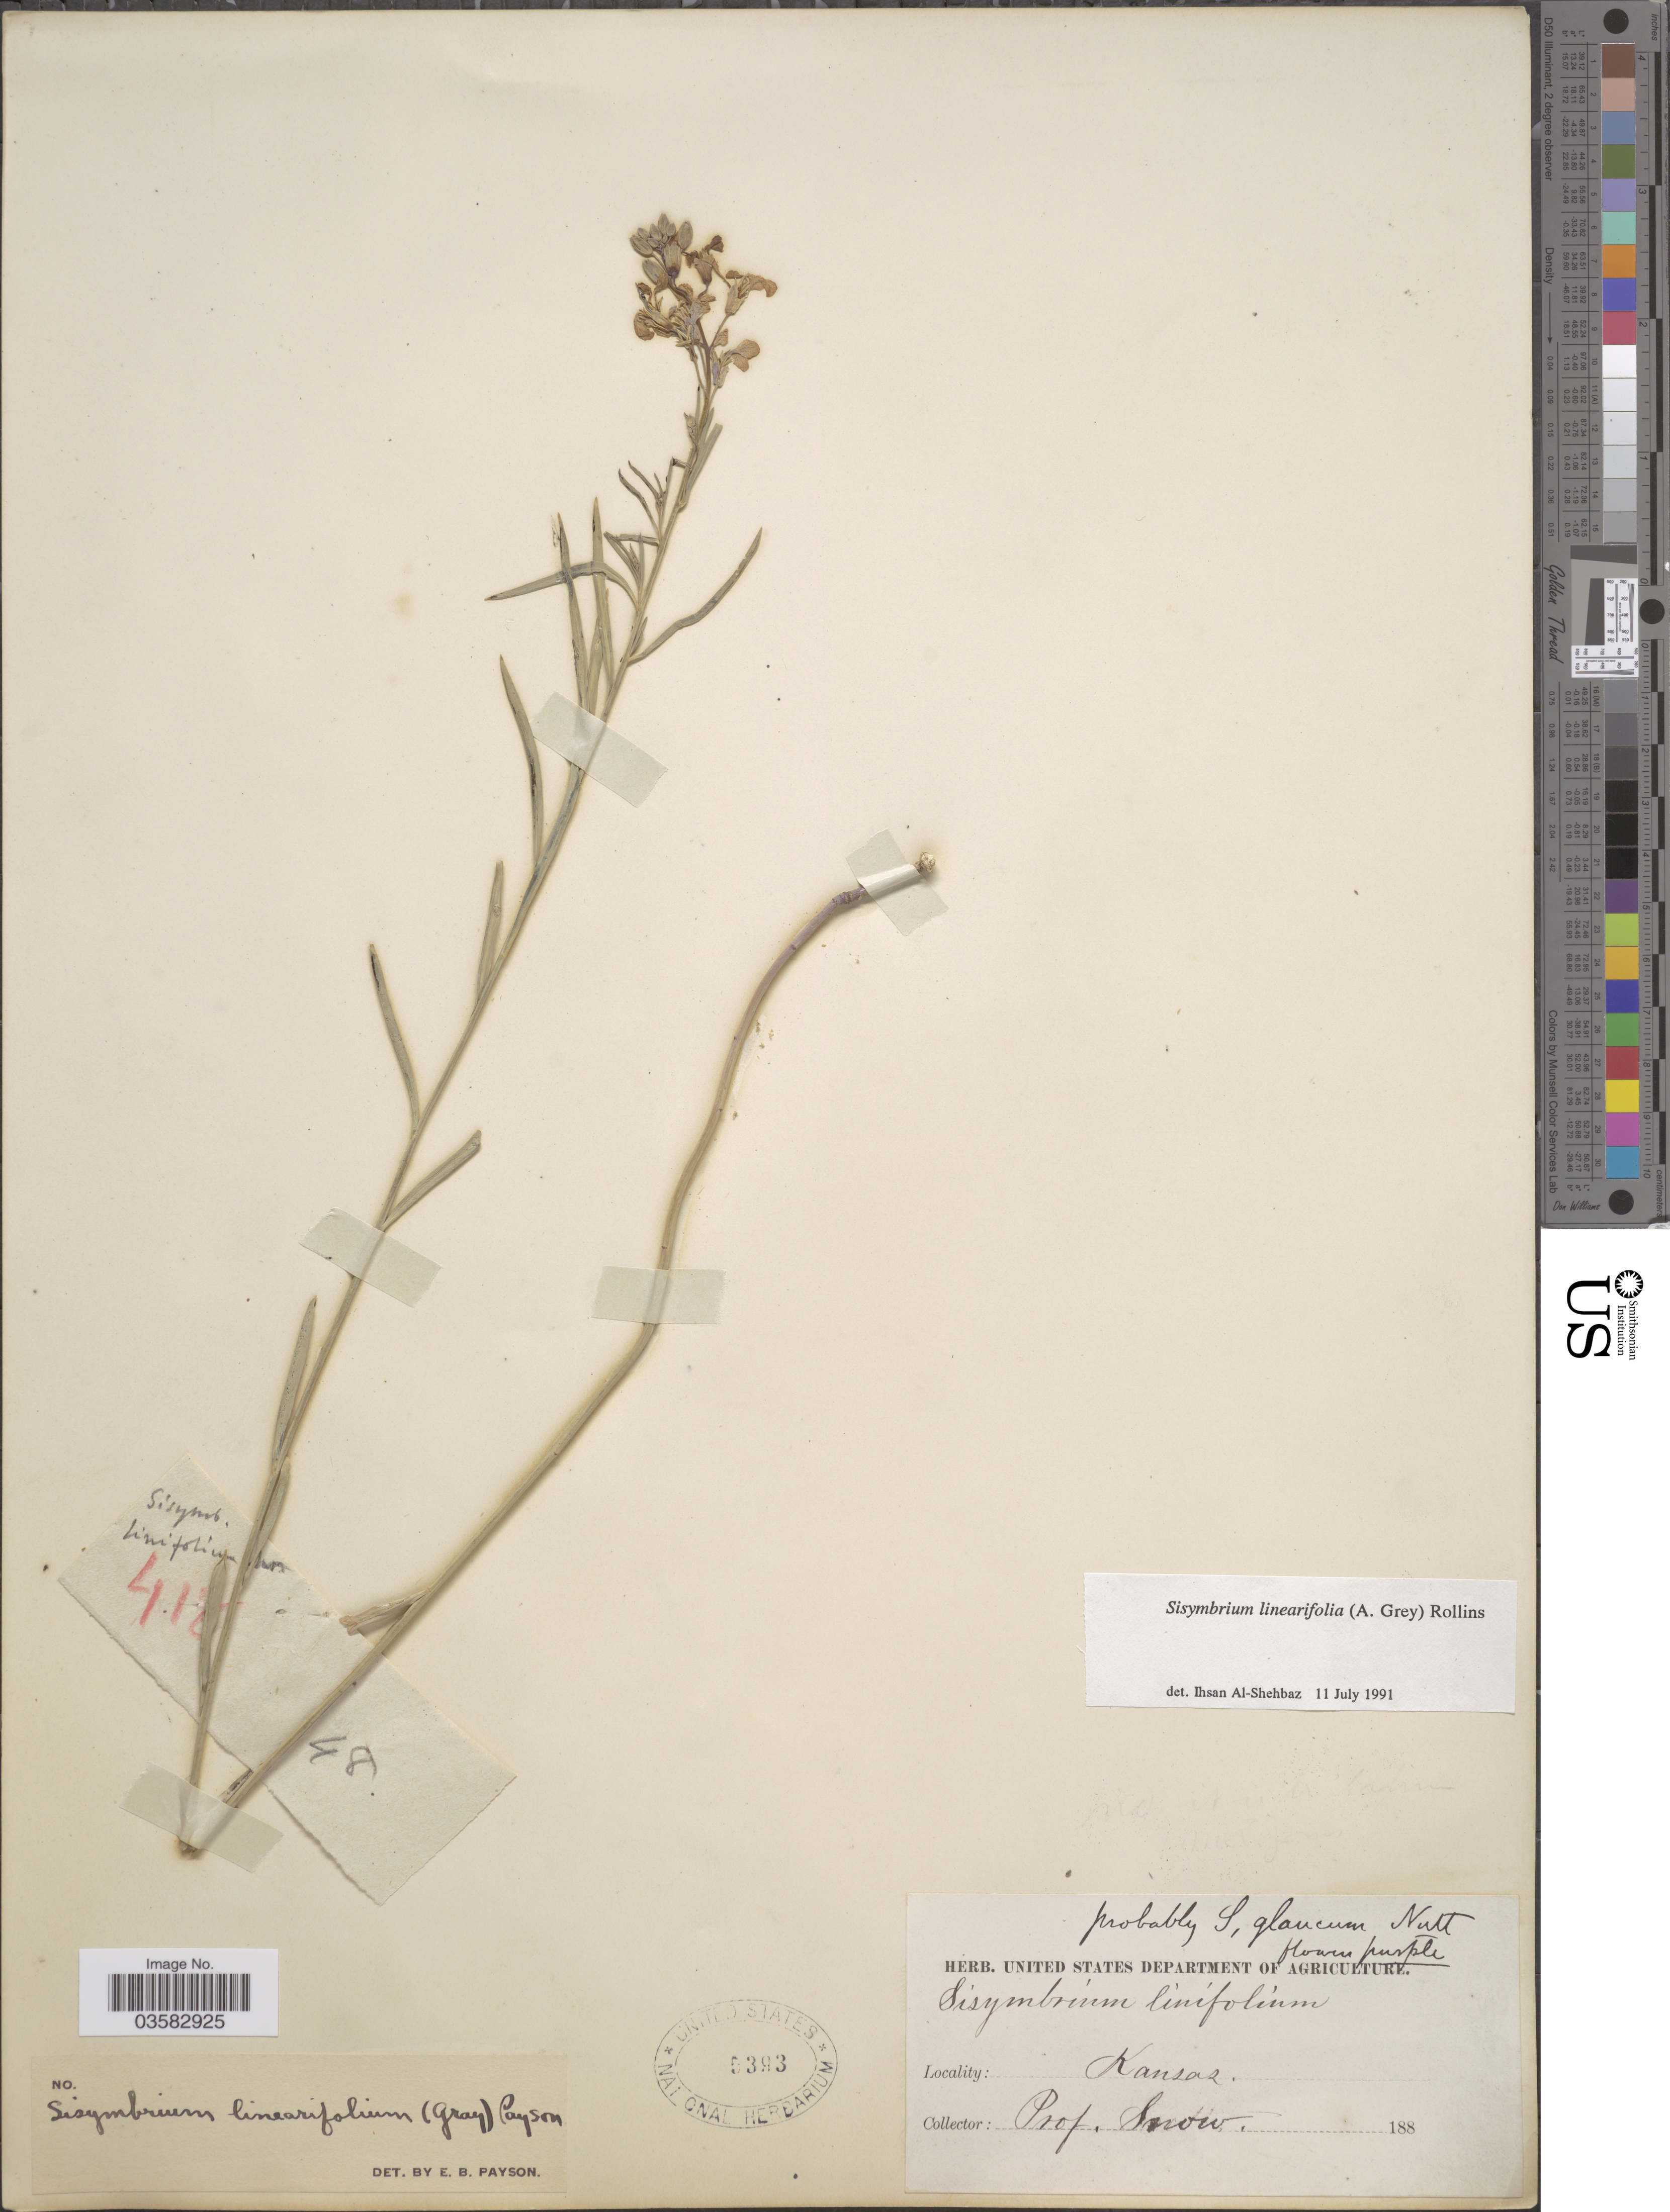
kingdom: Plantae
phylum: Tracheophyta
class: Magnoliopsida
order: Brassicales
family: Brassicaceae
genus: Sisymbrium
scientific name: Sisymbrium linearifolium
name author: (A. Gray) Payson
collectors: Snow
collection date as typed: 188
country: United States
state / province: Kansas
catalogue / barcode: US 5393